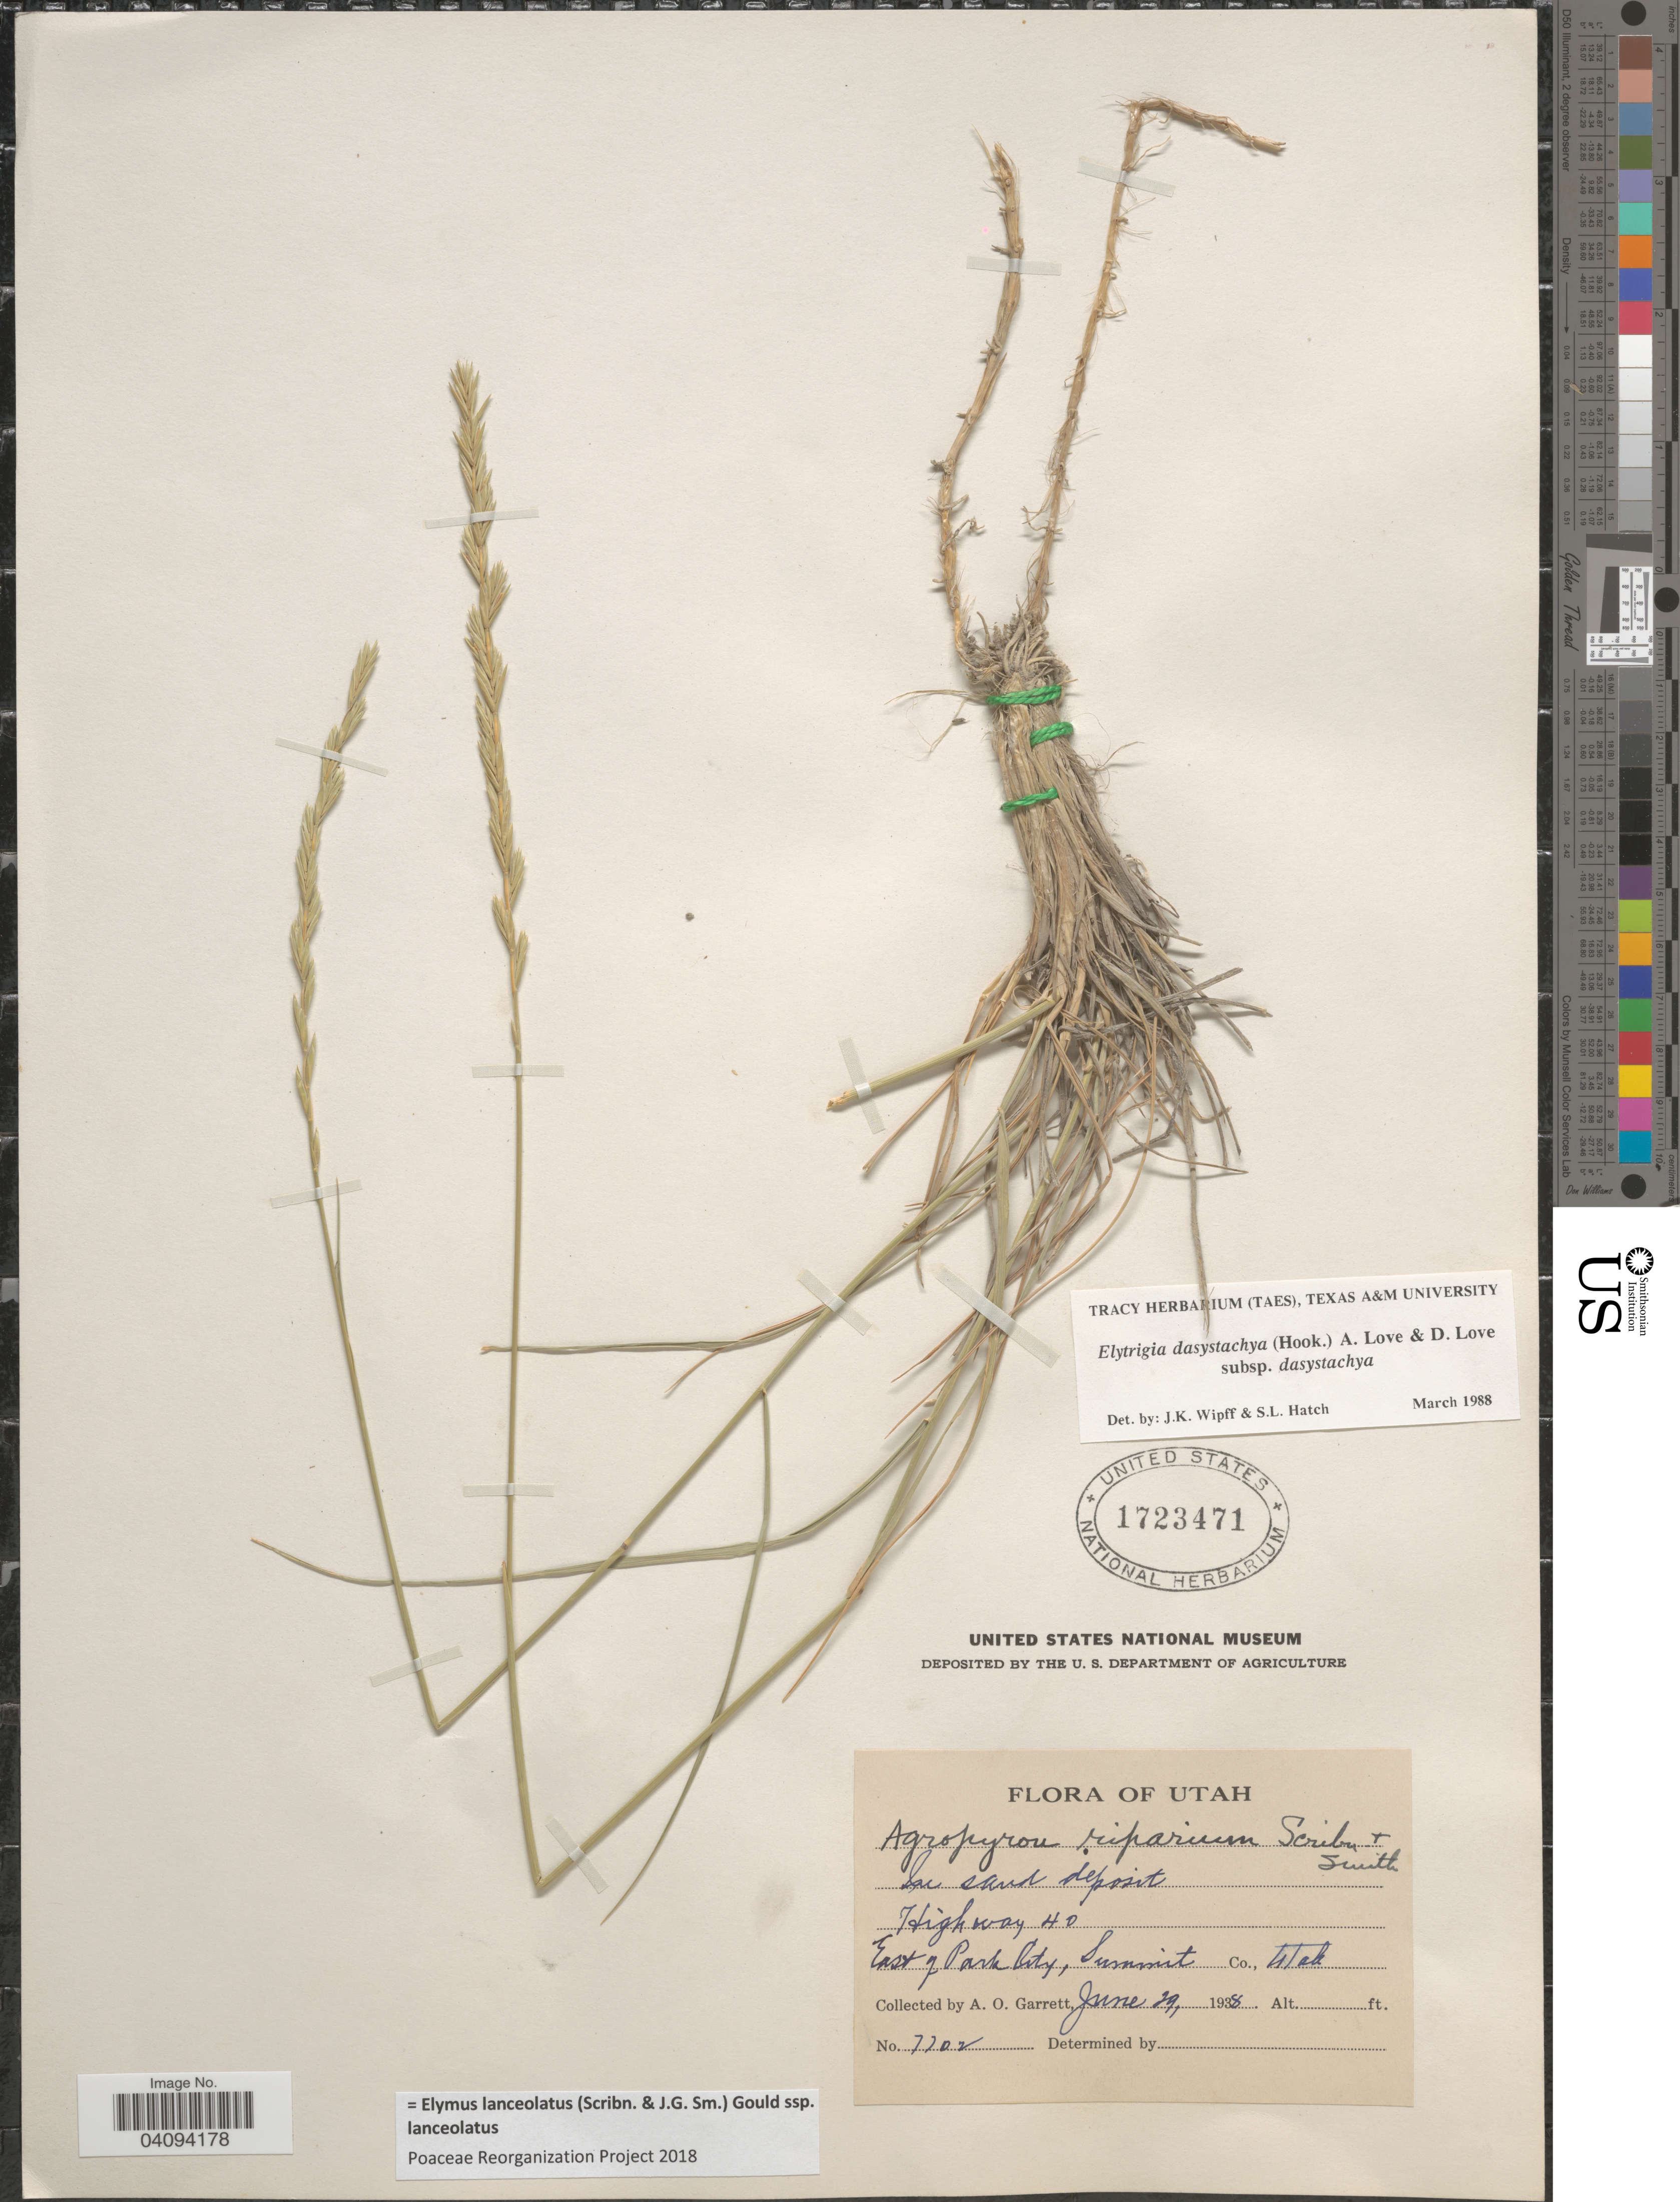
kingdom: Plantae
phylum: Tracheophyta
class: Liliopsida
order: Poales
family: Poaceae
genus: Elymus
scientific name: Elymus lanceolatus subsp. lanceolatus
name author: (Scribn. & J.G. Sm.) Gould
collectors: A. O. Garrett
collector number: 7702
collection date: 1938-06-29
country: United States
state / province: Utah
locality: Highway 40. East of Park City, Summit Co.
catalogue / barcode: US 1723471